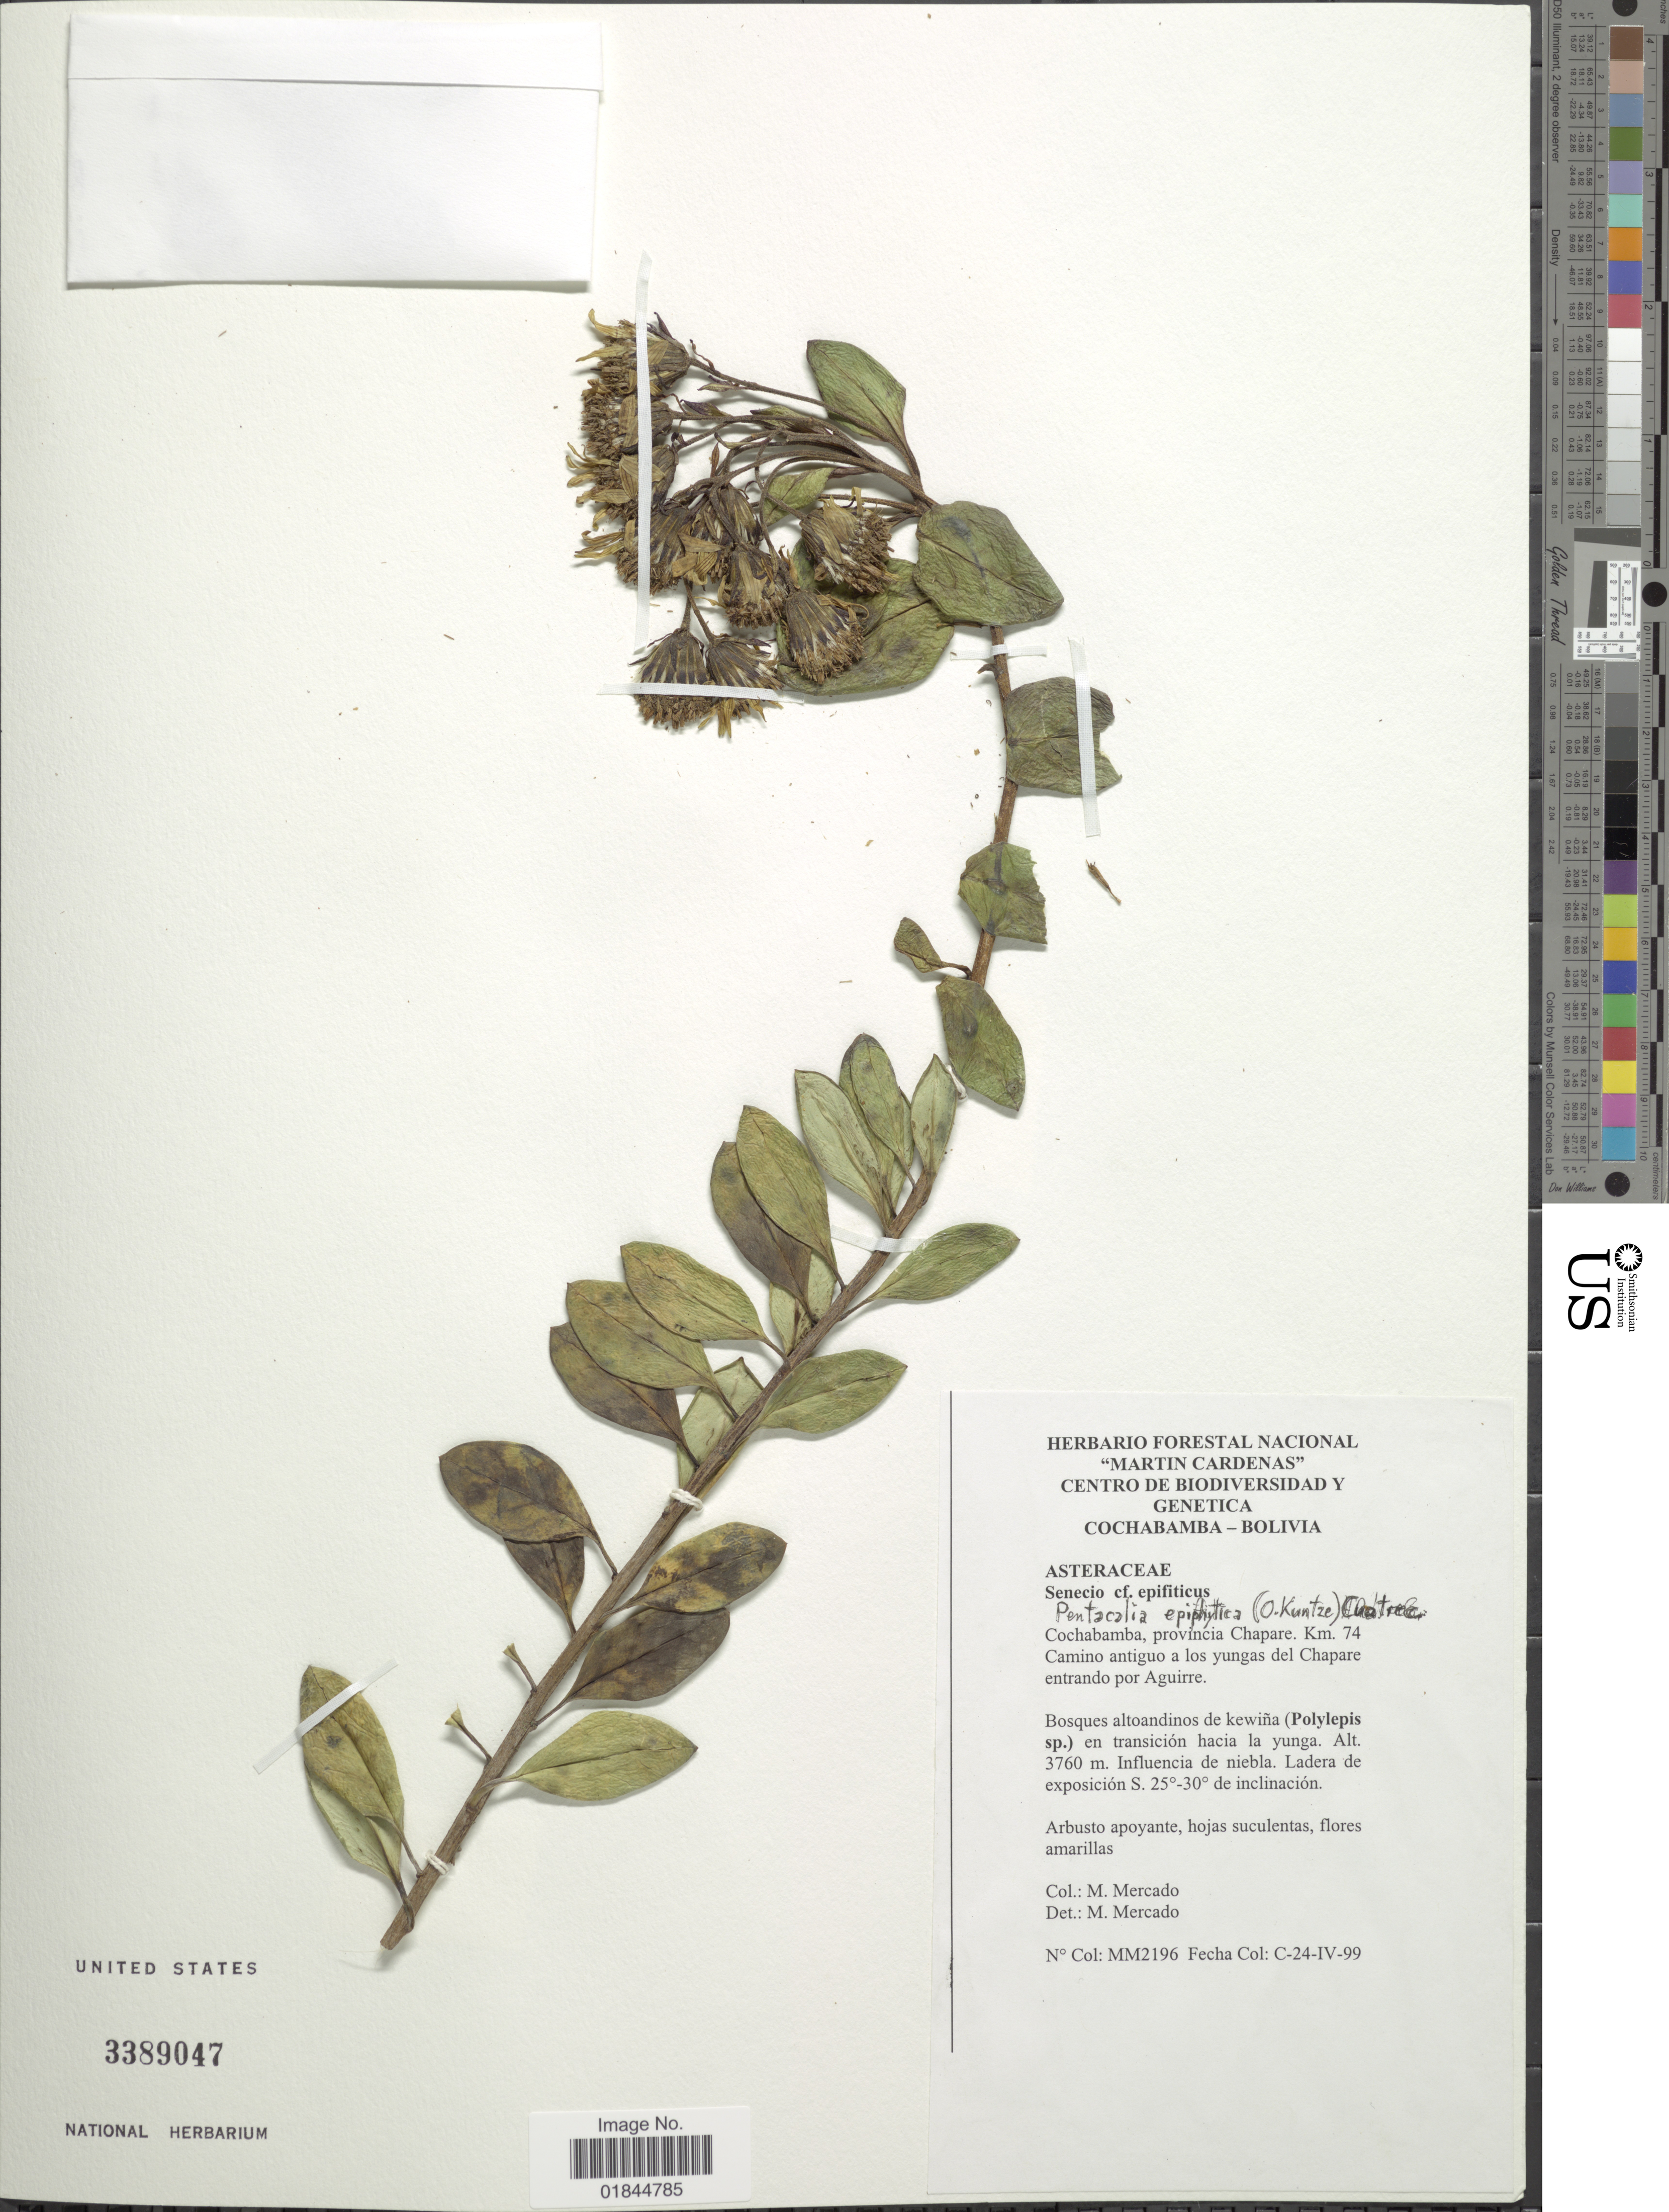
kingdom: Plantae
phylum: Tracheophyta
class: Magnoliopsida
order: Asterales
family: Asteraceae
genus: Pentacalia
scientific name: Pentacalia epiphytica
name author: (Kuntze) Cuatrec.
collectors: M. Mercado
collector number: MM2196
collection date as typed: Transcribed d/m/y: 24/4/99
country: Bolivia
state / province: Cochabamba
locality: Cochabamba, provincia Chapare. Km 74 Camino antiguo a los yungas del Chapara entrando por Aguirre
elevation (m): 3760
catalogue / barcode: US 3389047